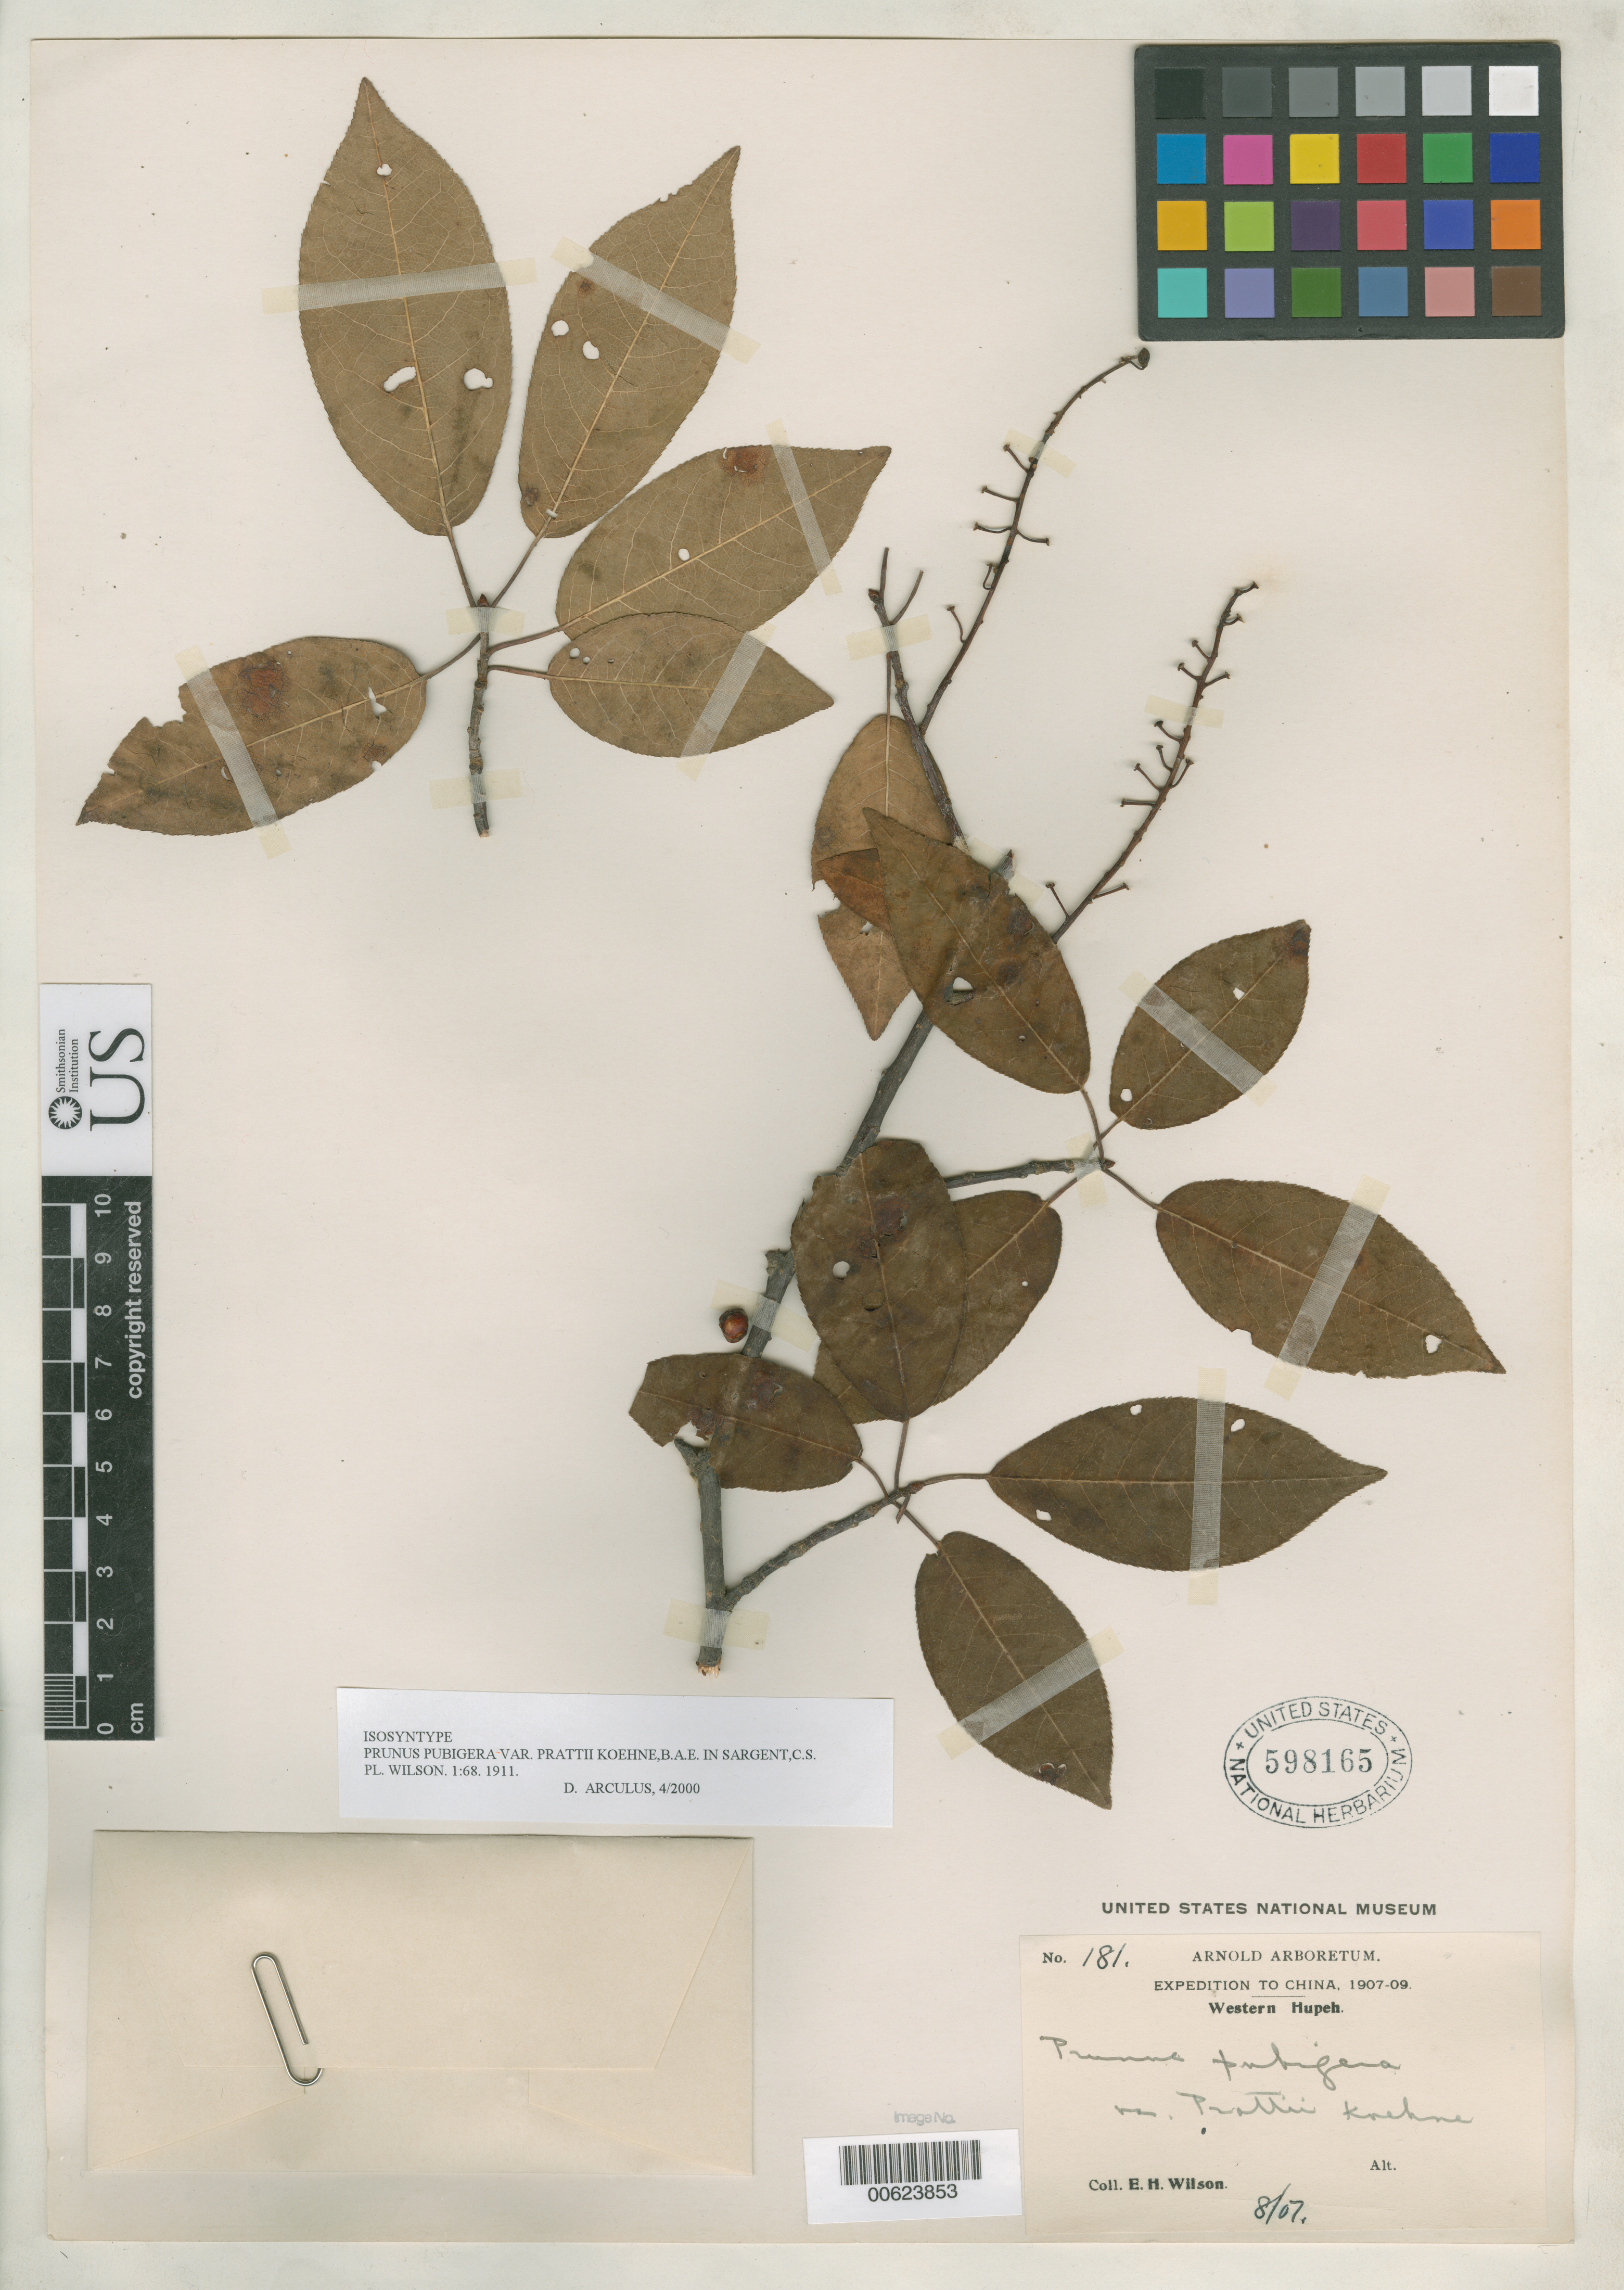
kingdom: Plantae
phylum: Tracheophyta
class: Magnoliopsida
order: Rosales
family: Rosaceae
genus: Prunus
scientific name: Prunus pubigera var. prattii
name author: Koehne in Sarg.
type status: Isosyntype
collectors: E. H. Wilson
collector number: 181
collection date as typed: Aug 1907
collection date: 1907-08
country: China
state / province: Hubei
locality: Western Hupeh.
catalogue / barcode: US 598165